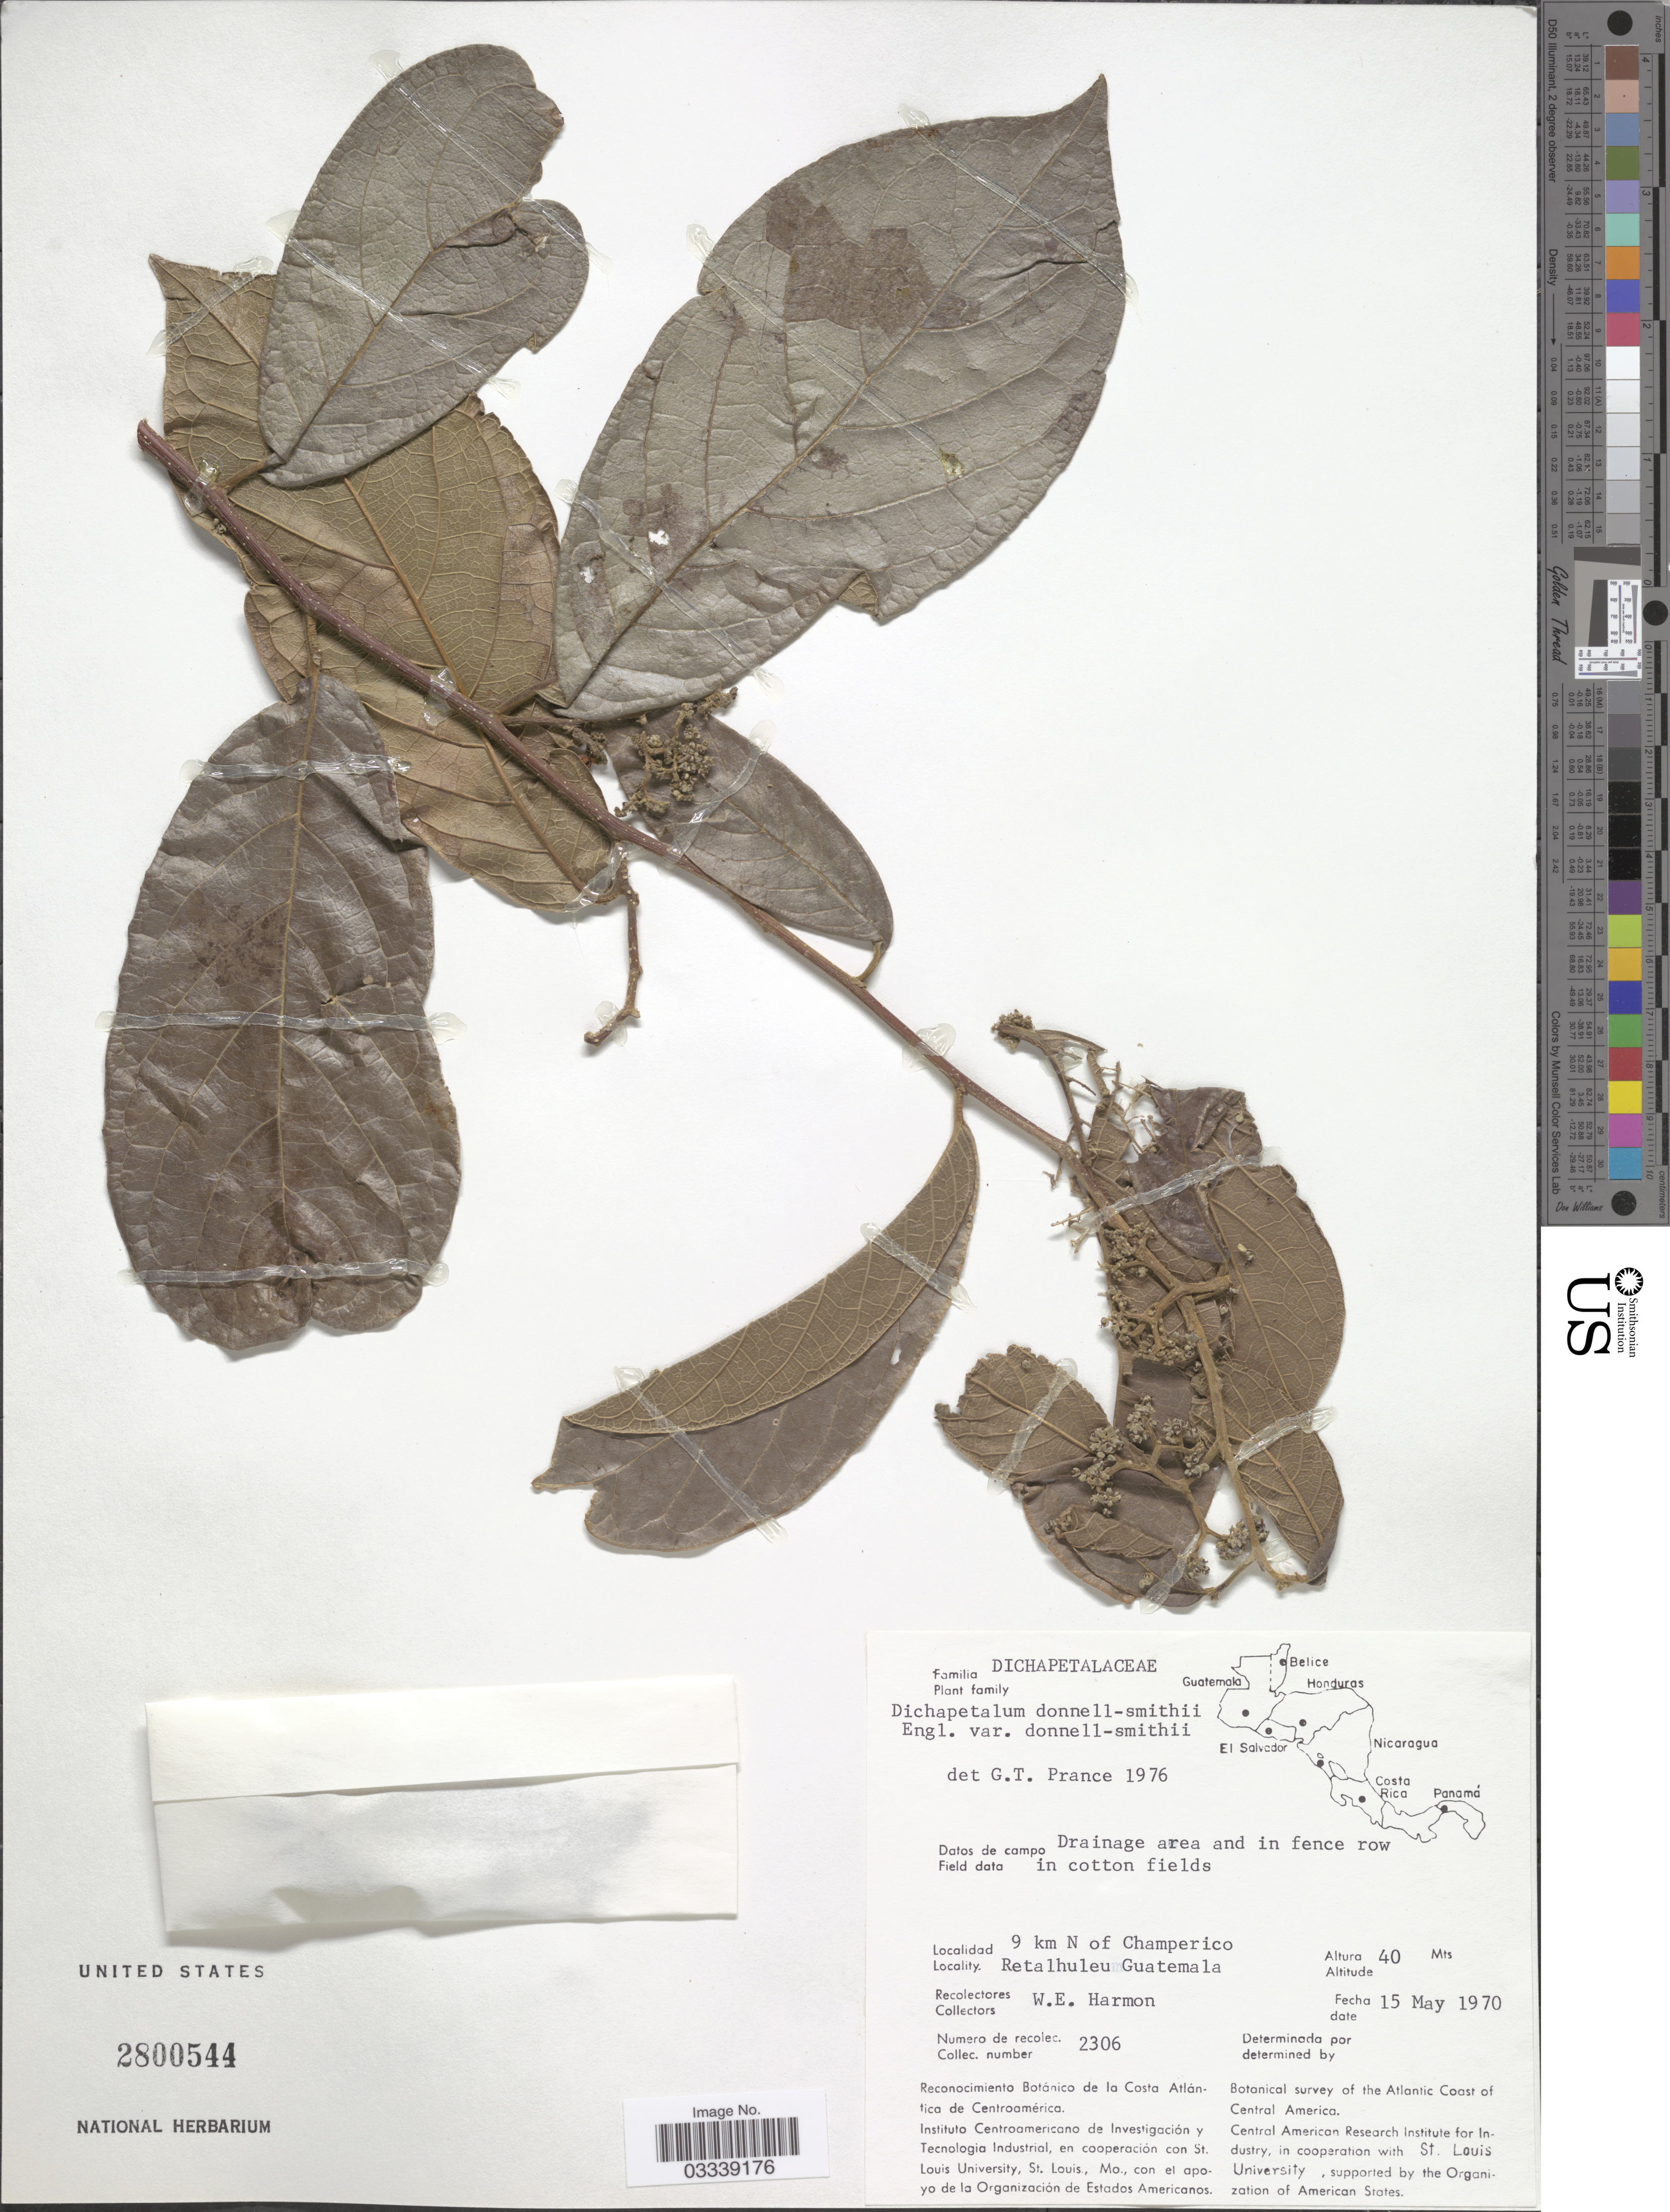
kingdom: Plantae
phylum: Tracheophyta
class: Magnoliopsida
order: Malpighiales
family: Dichapetalaceae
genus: Dichapetalum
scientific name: Dichapetalum donnell-smithii var. donnell-smithii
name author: Engl.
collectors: W. E. Harmon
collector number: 2306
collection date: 1970-05-15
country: Guatemala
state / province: Retalhuleu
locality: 9 km N of Champerico.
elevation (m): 40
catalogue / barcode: US 2800544